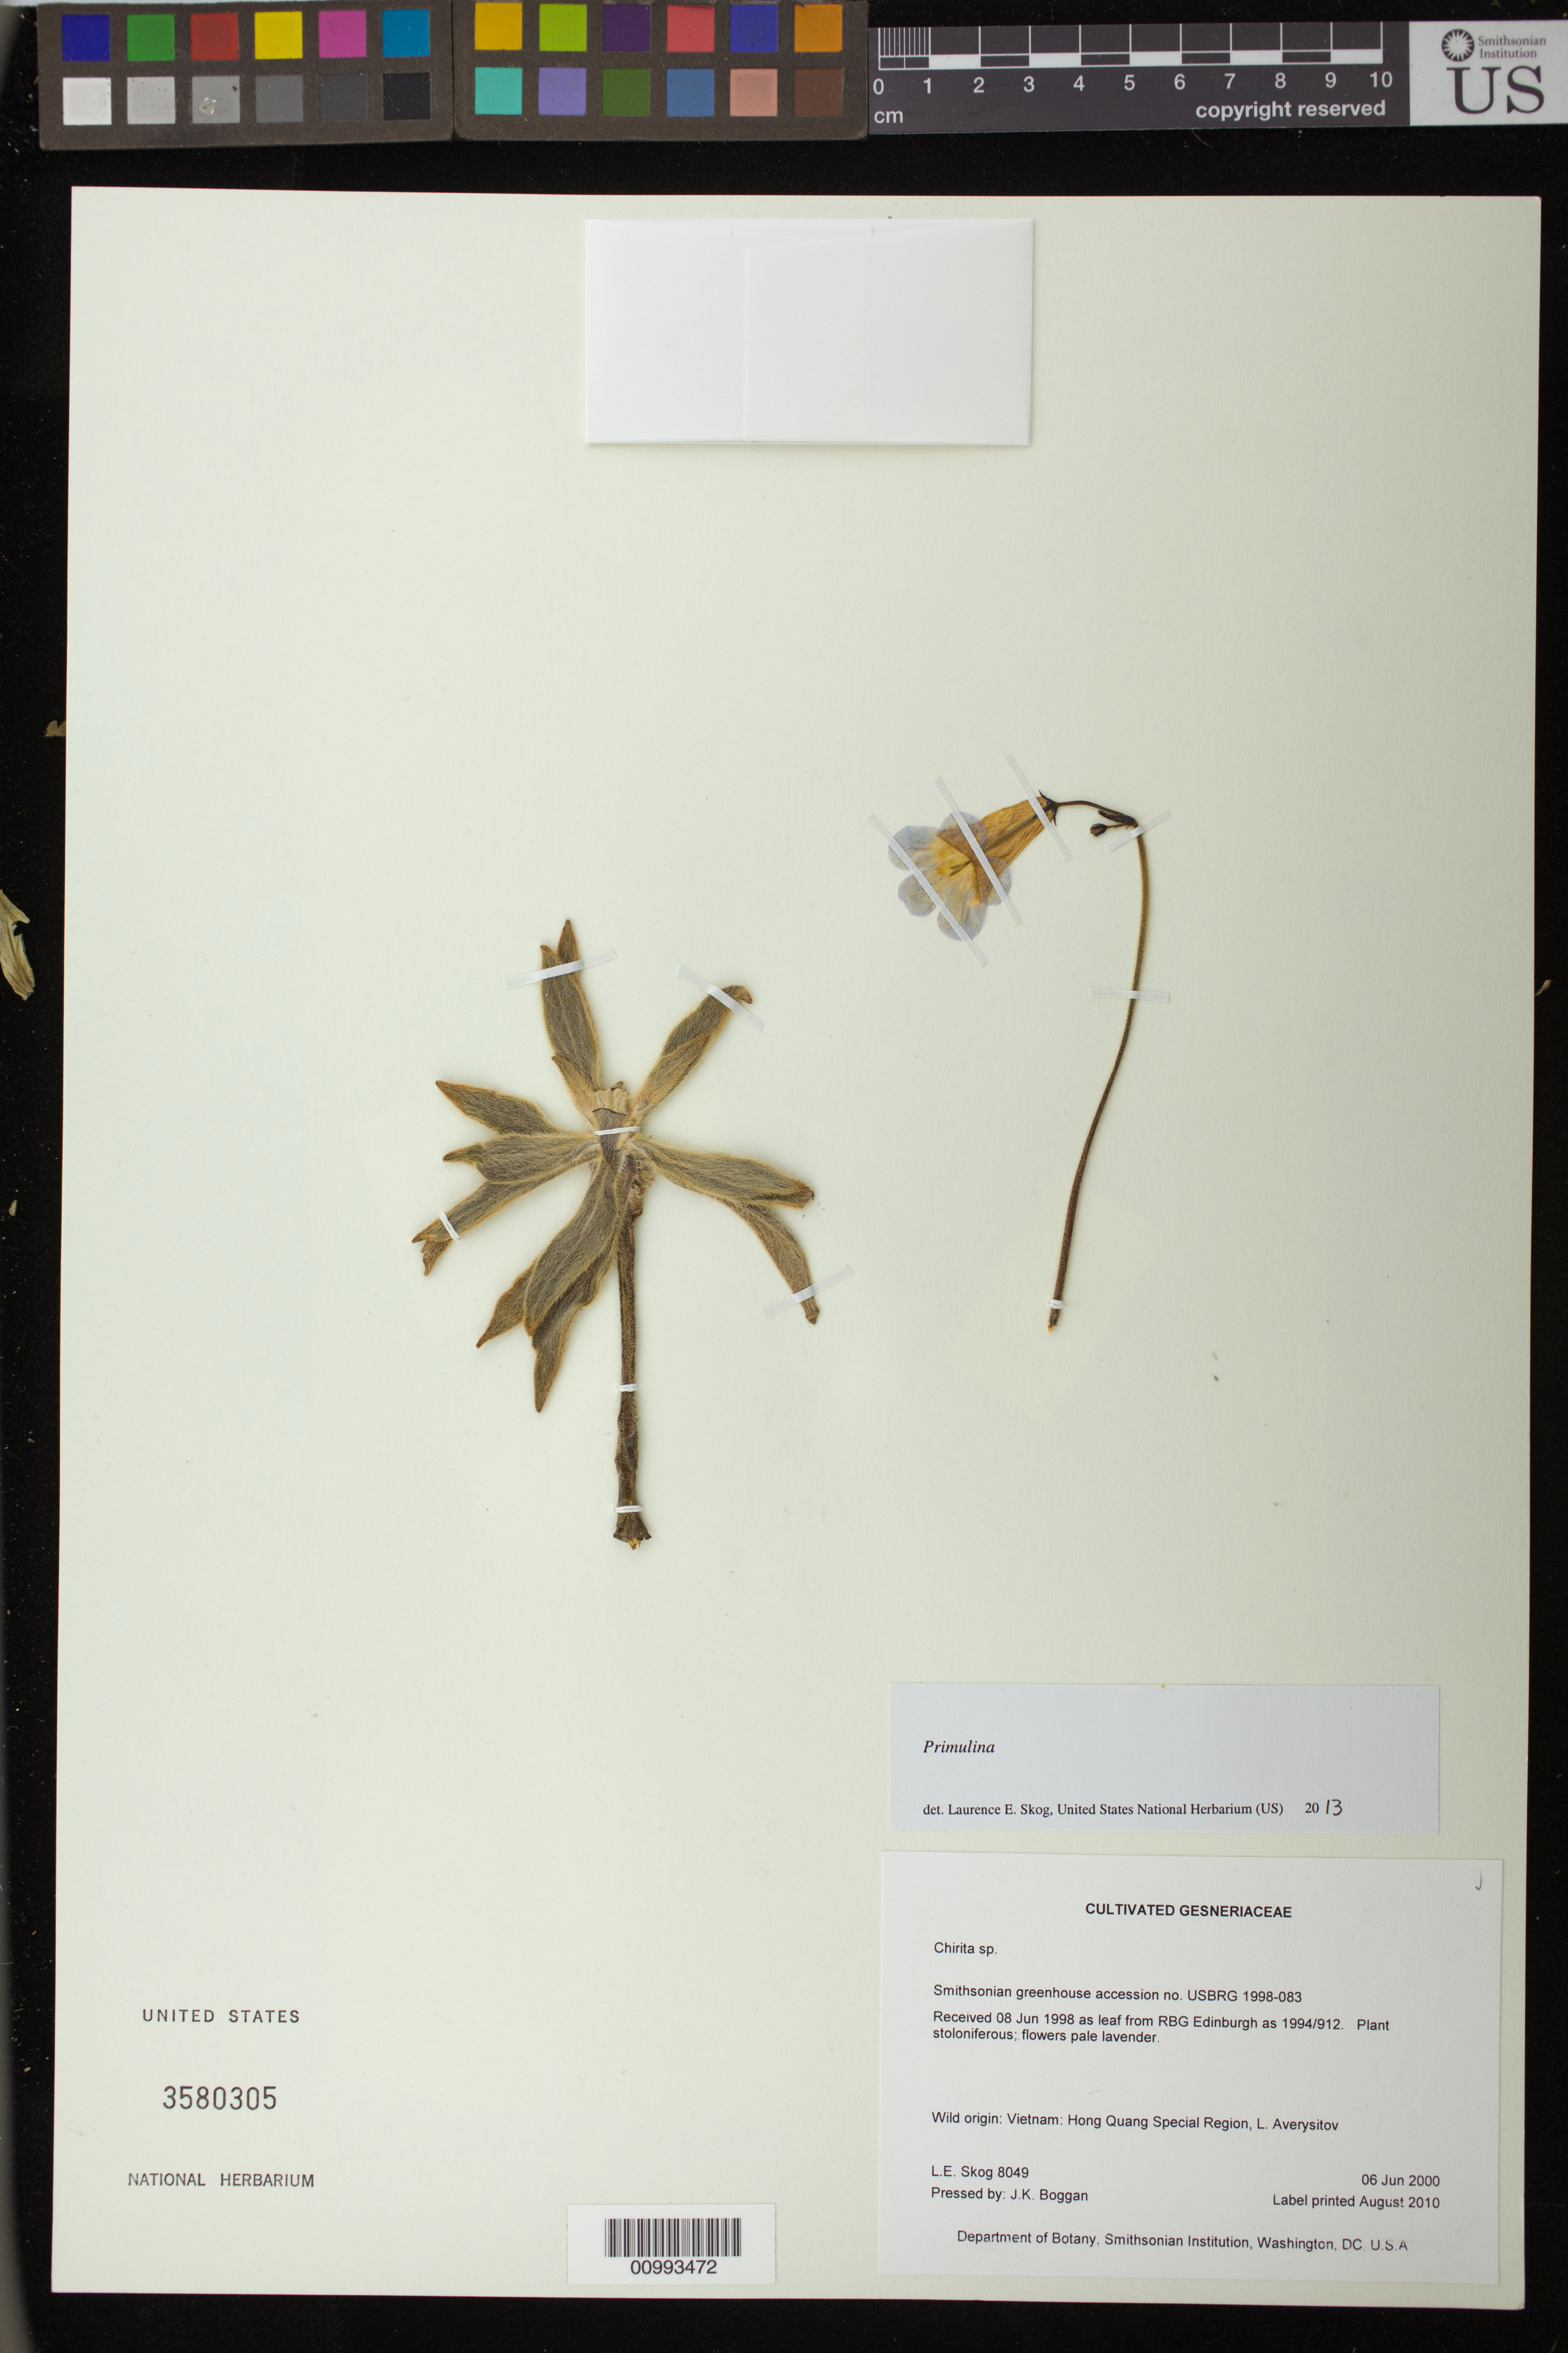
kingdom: Plantae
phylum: Tracheophyta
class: Magnoliopsida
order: Lamiales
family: Gesneriaceae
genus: Primulina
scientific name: Primulina sp.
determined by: Skog, Laurence E.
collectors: L. E. Skog & J. K. Boggan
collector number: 8049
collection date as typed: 06 Jun 2000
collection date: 2000-06-06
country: Vietnam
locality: Department of Botany, Smithsonian Institution, Washington, DC, U.S.A.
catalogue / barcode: US 3580305